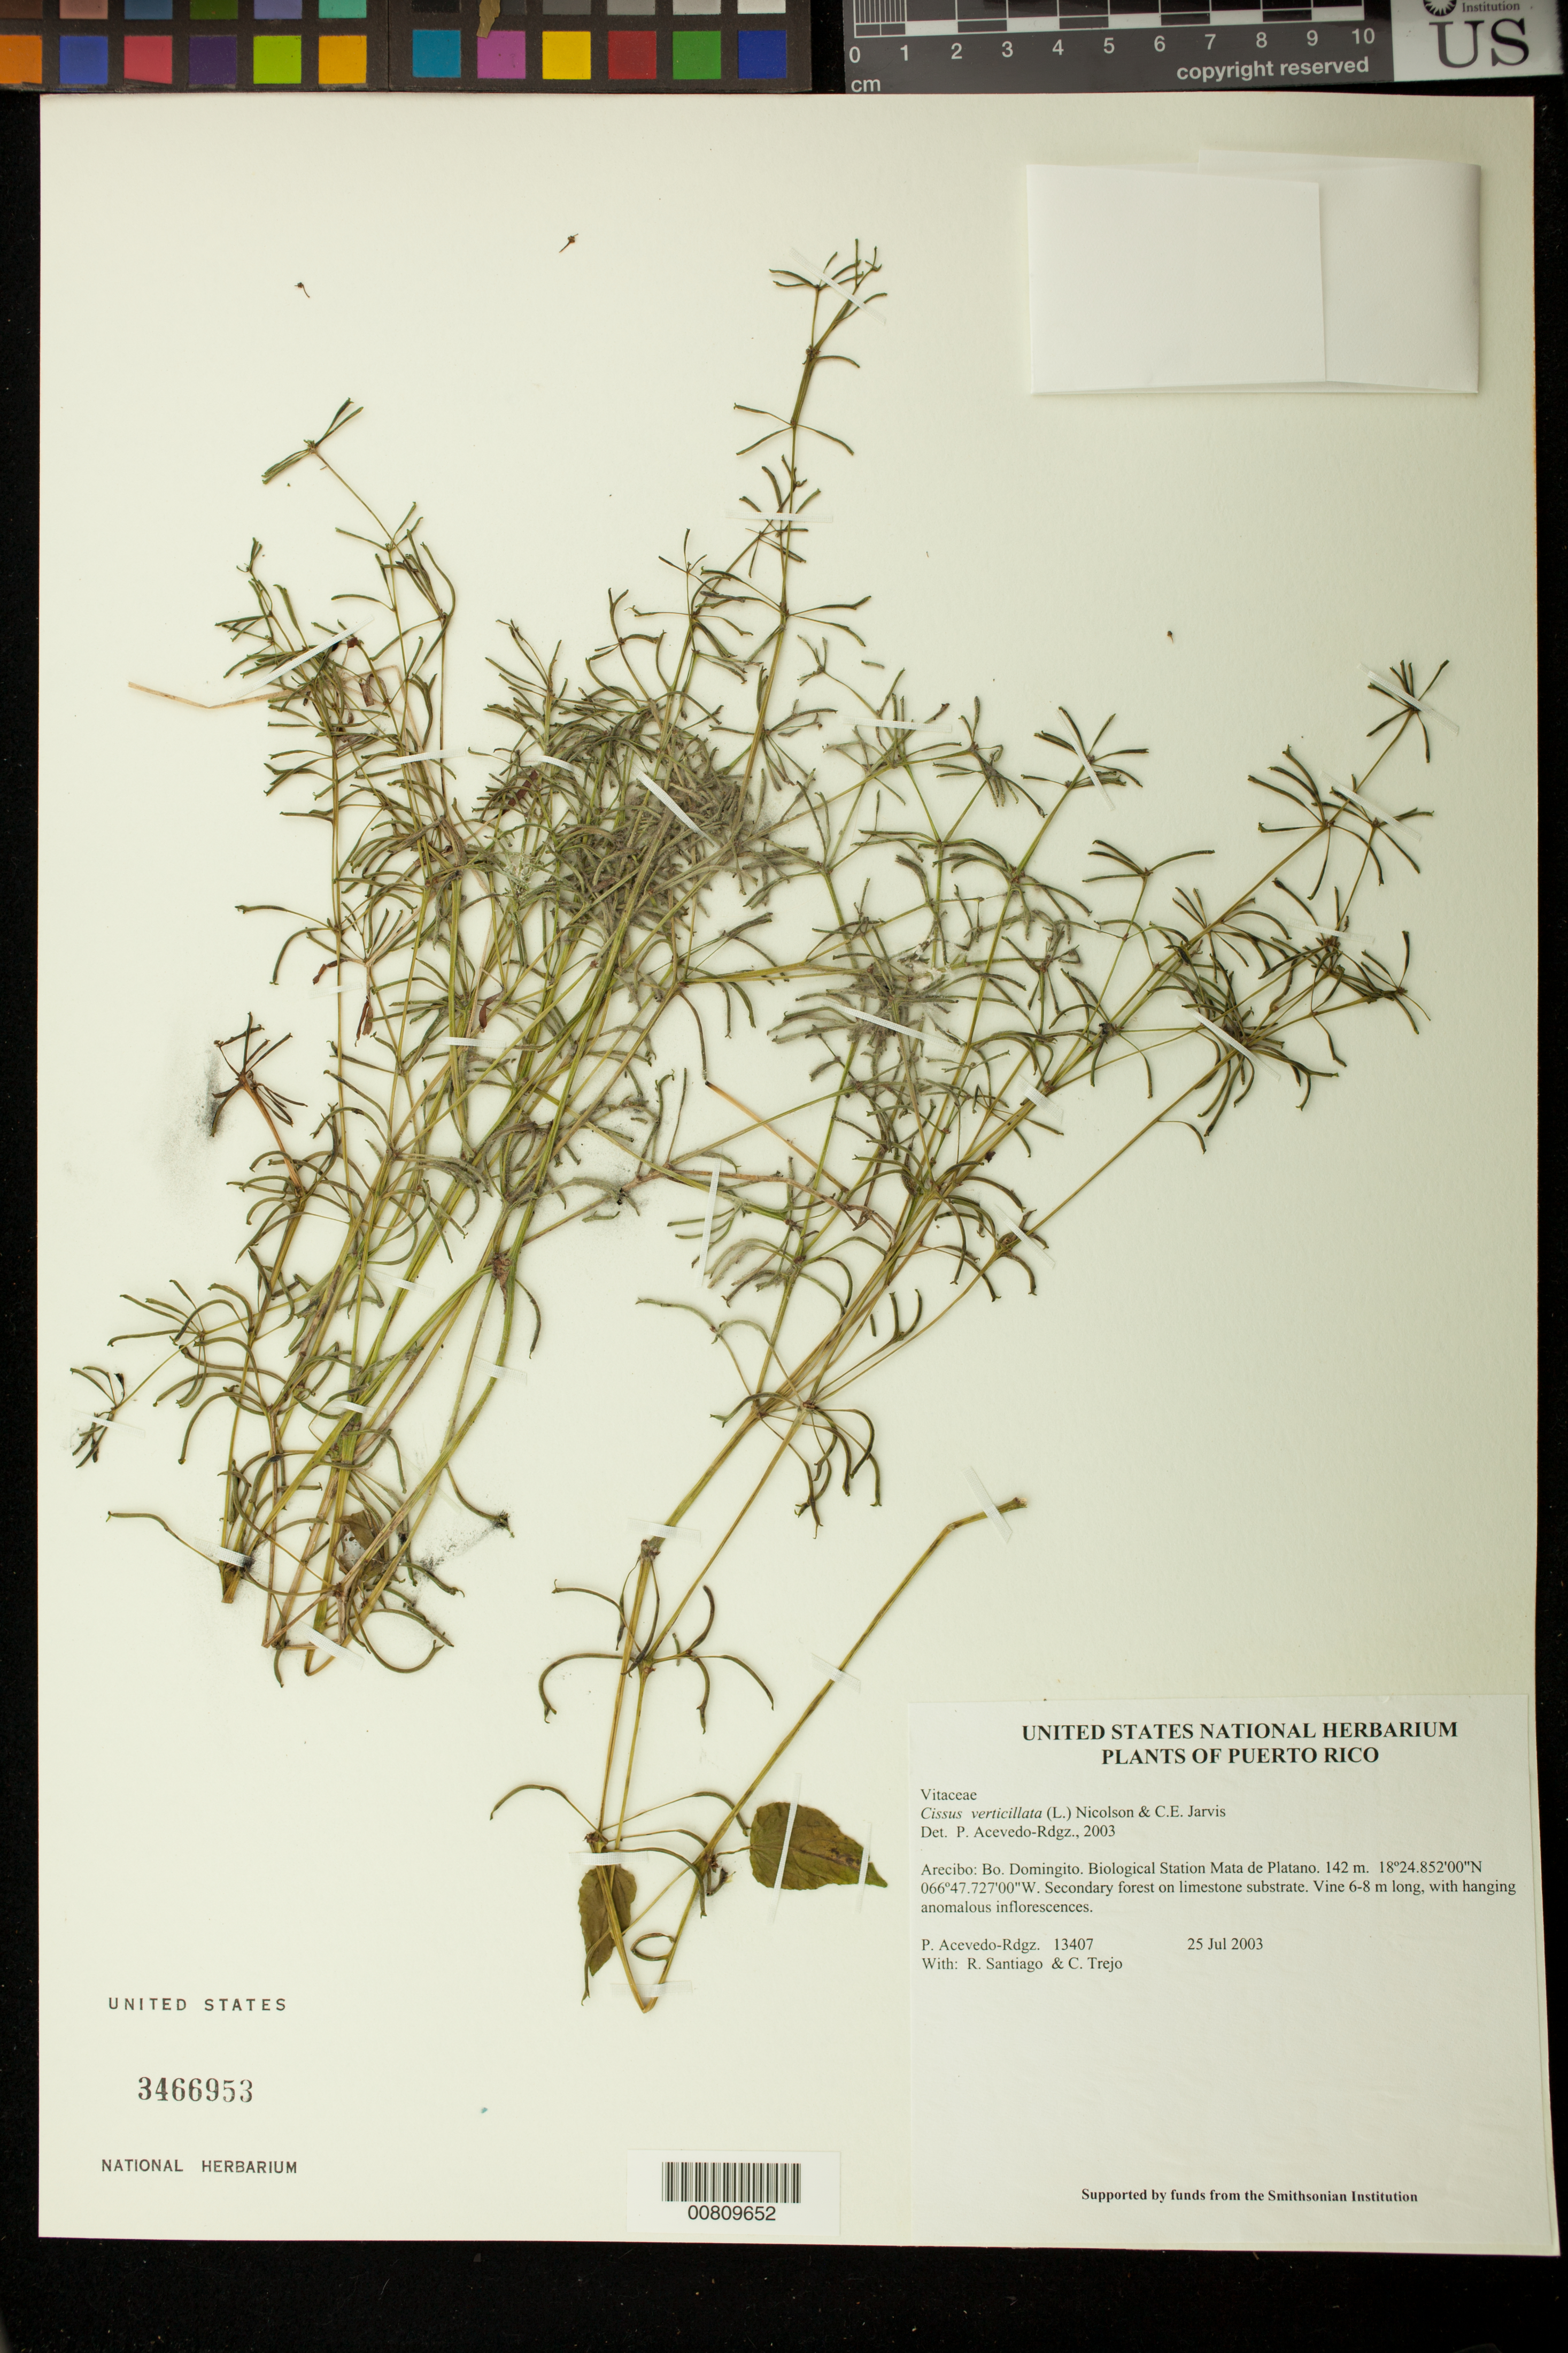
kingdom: Plantae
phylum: Tracheophyta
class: Magnoliopsida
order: Vitales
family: Vitaceae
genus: Cissus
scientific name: Cissus verticillata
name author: (L.) Nicolson & C.E. Jarvis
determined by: Acevedo-Rodríguez, P., (BOT), Smithsonian Institution - National Museum of Natural History (UNITED STATES)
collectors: P. Acevedo-Rodr., R. Santiago & C. Trejo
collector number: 13407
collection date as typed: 25 Jul 2003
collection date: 2003-07-25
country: Puerto Rico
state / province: Arecibo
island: Puerto Rico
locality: Arecibo: Bo. Domingito. Biological Station Mata de Platano.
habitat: Secondary forest on limestone substrate.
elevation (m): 142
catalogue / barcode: US 3466953